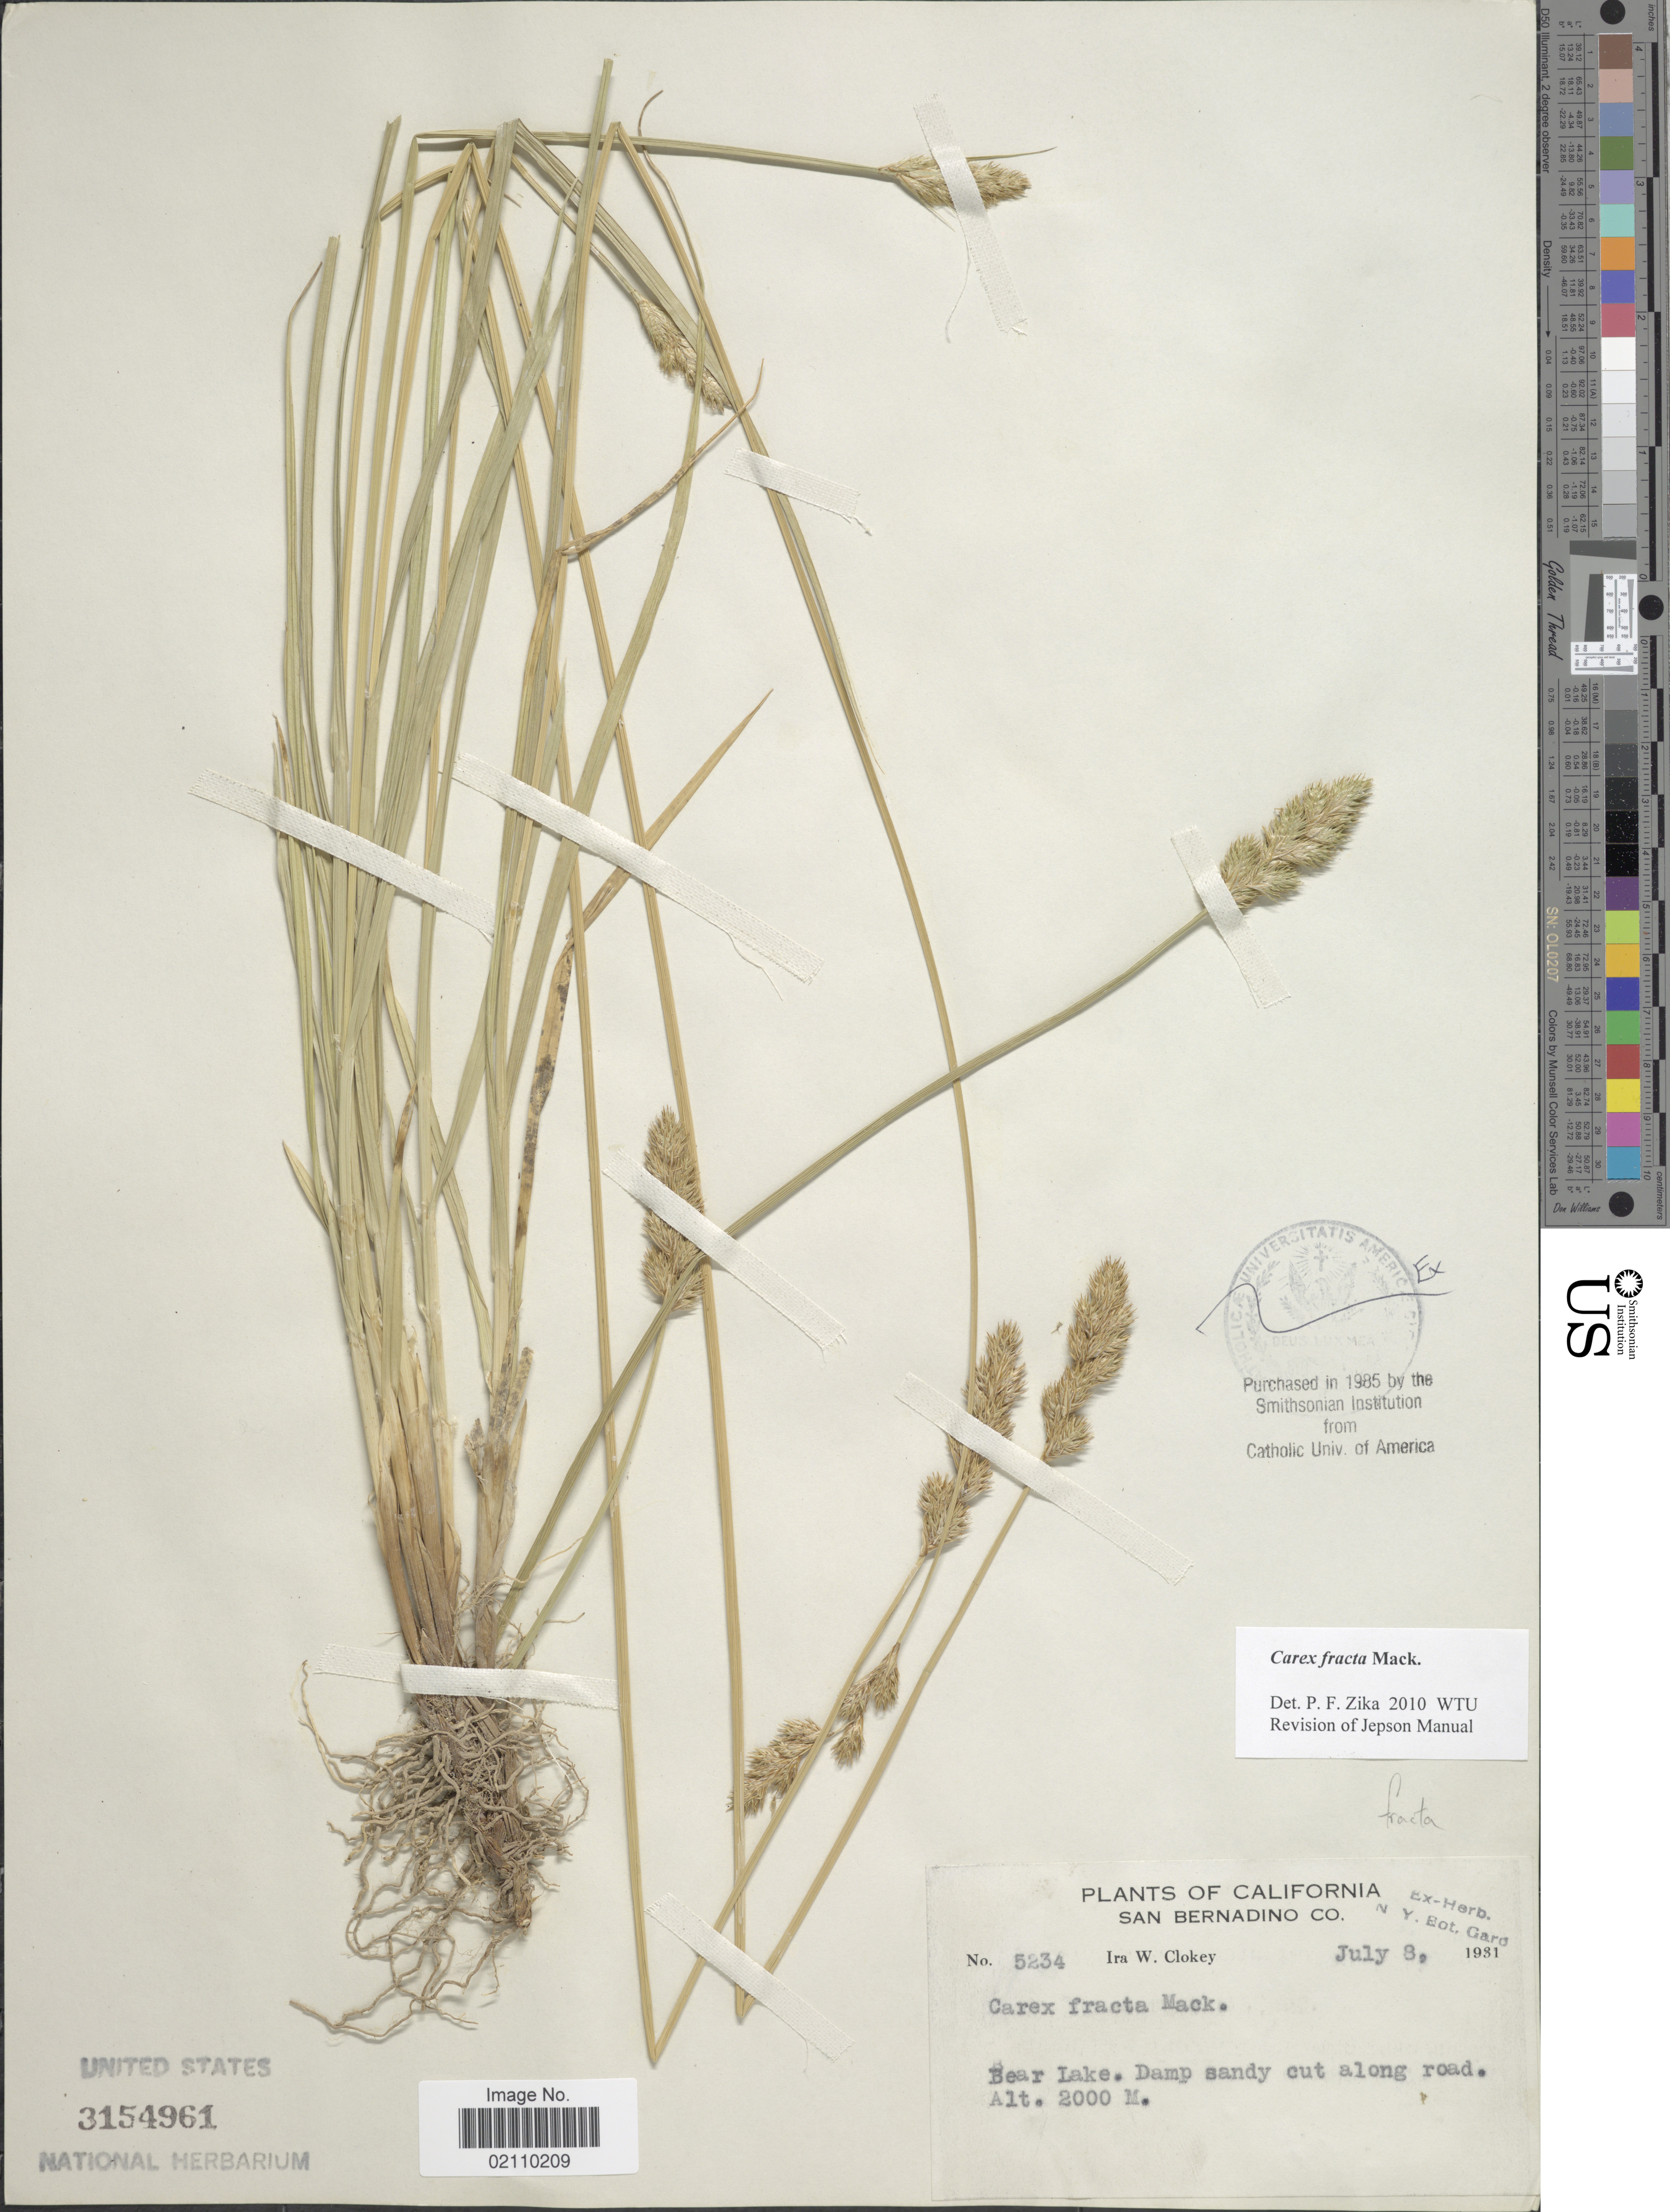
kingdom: Plantae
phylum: Tracheophyta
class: Liliopsida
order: Poales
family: Cyperaceae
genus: Carex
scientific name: Carex fracta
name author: Mack.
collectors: I. W. Clokey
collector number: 5234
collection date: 1931-07-08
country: United States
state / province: California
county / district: San Bernardino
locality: San Bernardino Co., Bear Lake, damp sandy cut along road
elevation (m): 2000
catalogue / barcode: US 3154961